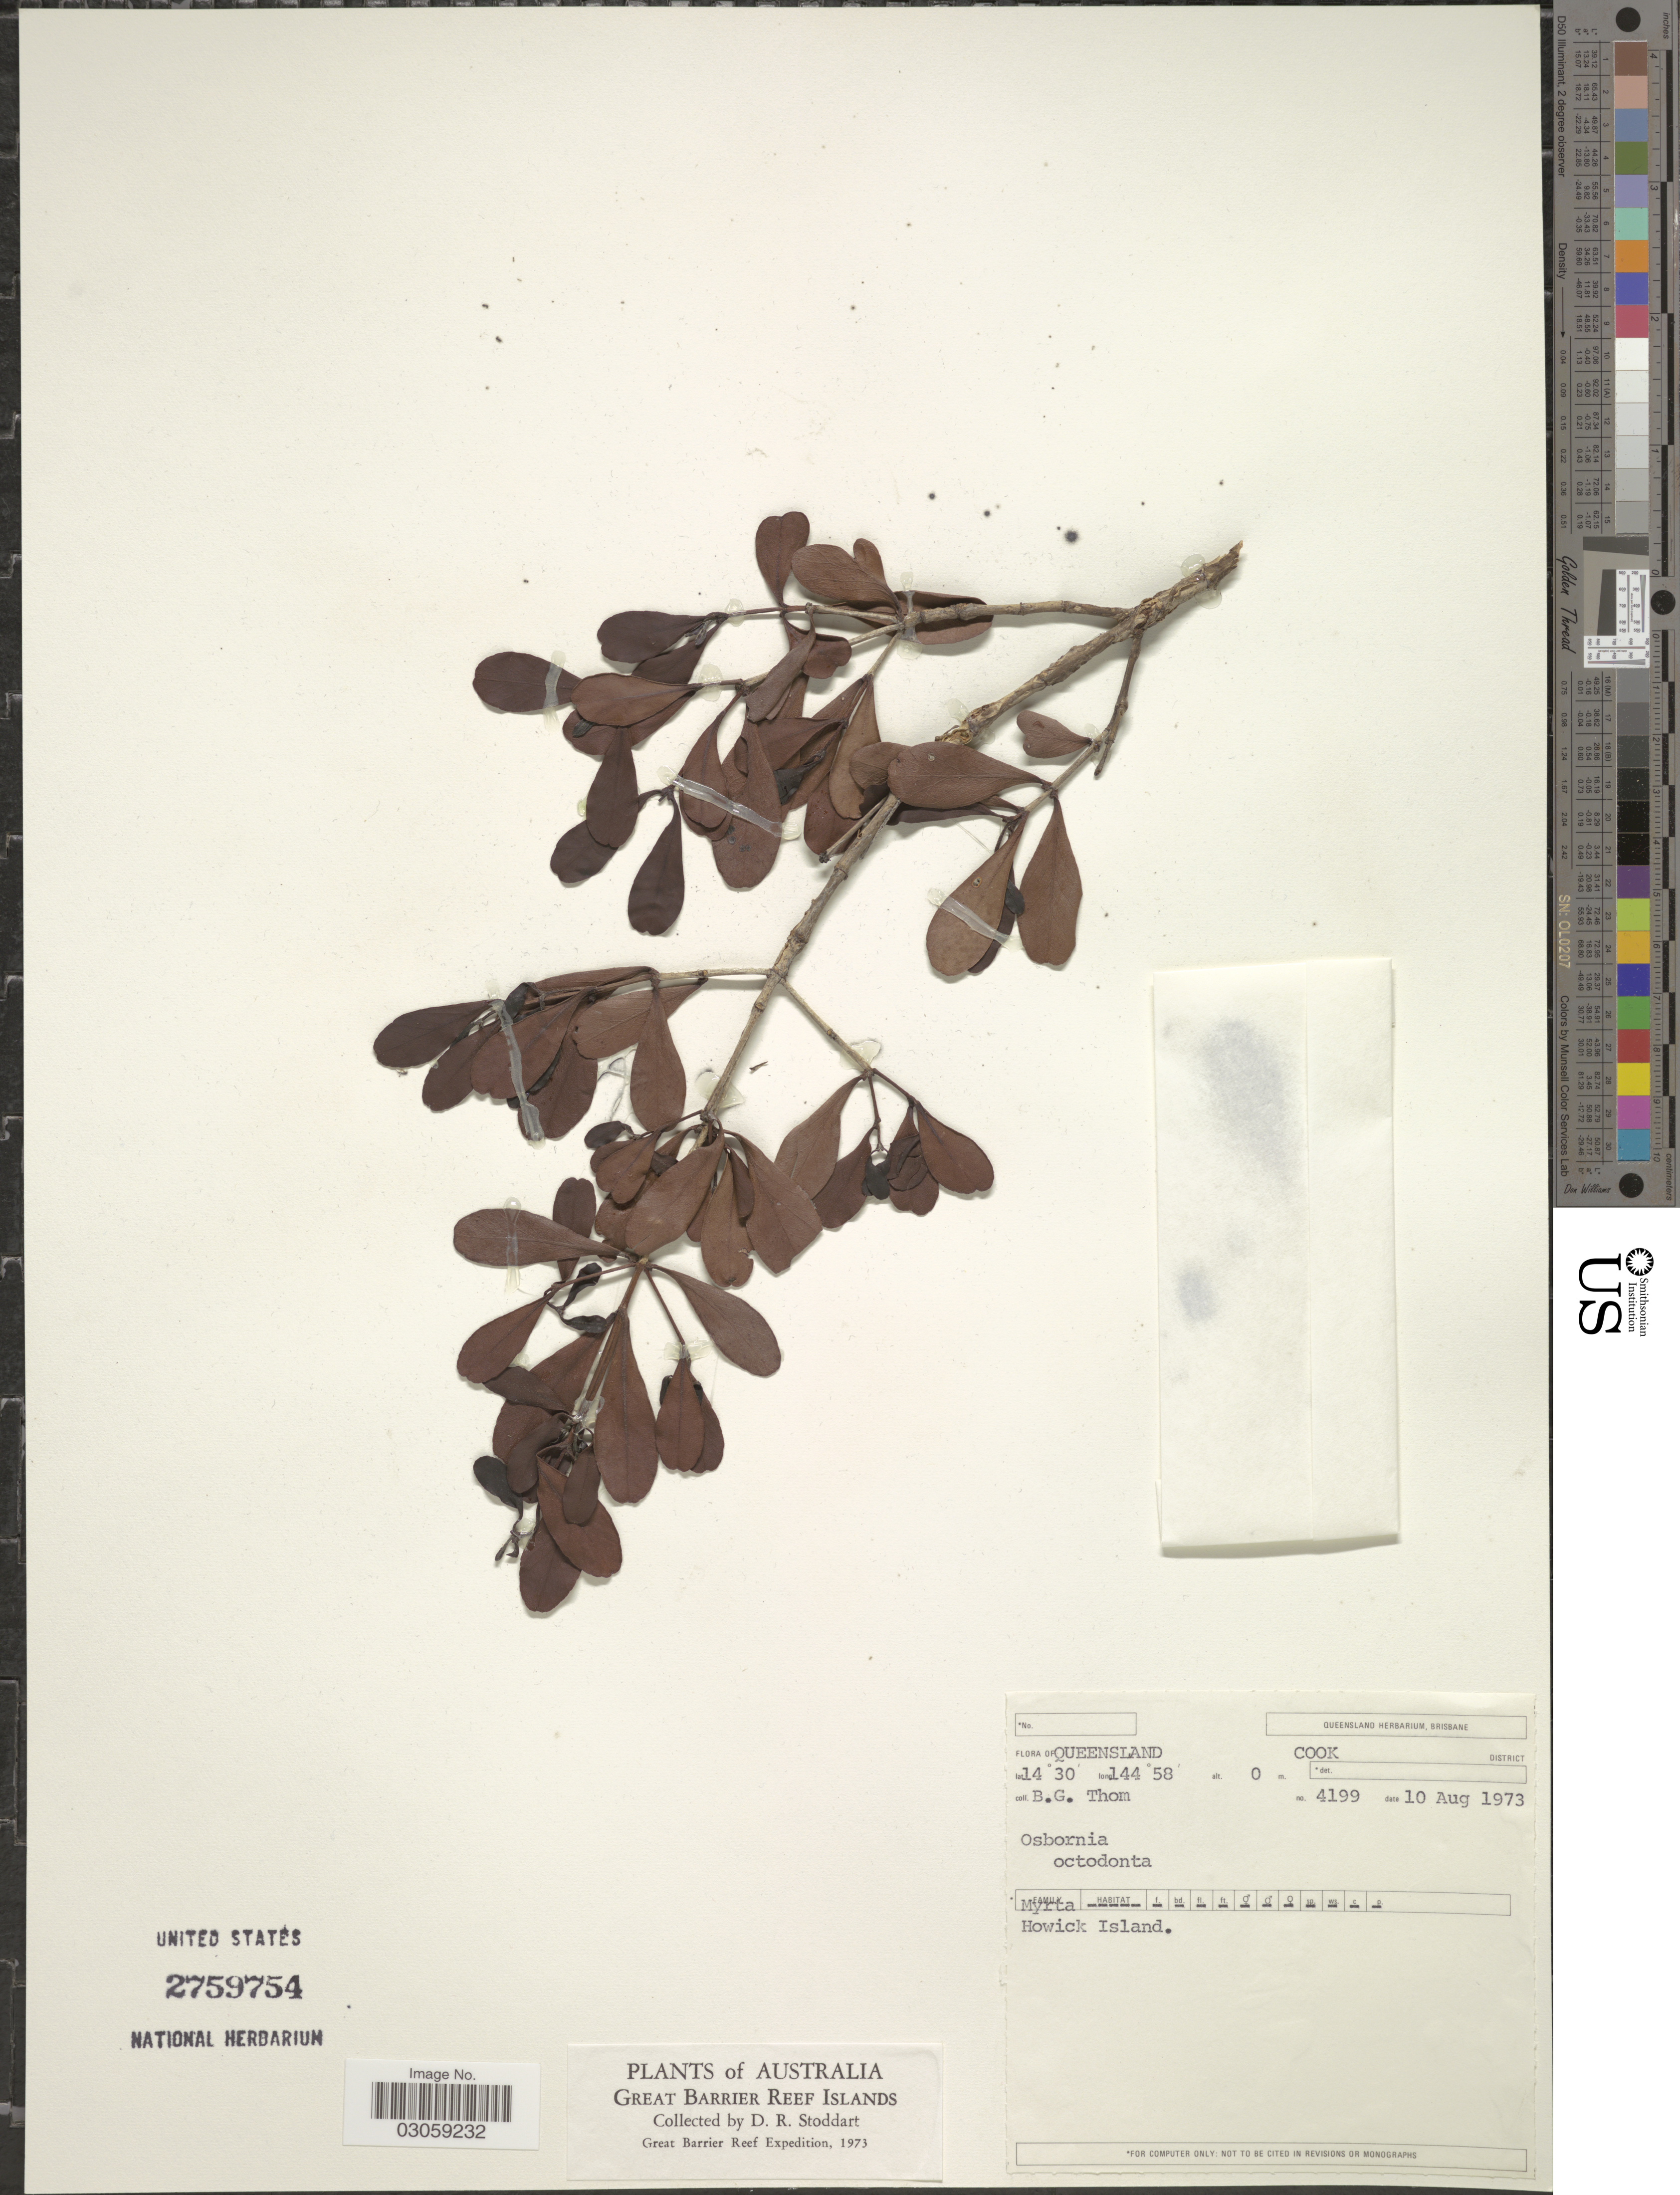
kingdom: Plantae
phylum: Tracheophyta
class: Magnoliopsida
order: Myrtales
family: Myrtaceae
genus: Osbornia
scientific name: Osbornia octodonta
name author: F. Muell.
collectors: B. Thom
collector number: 4199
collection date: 1973-08-10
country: Australia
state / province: Queensland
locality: Cook District. Howick Island.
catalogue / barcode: US 2759754